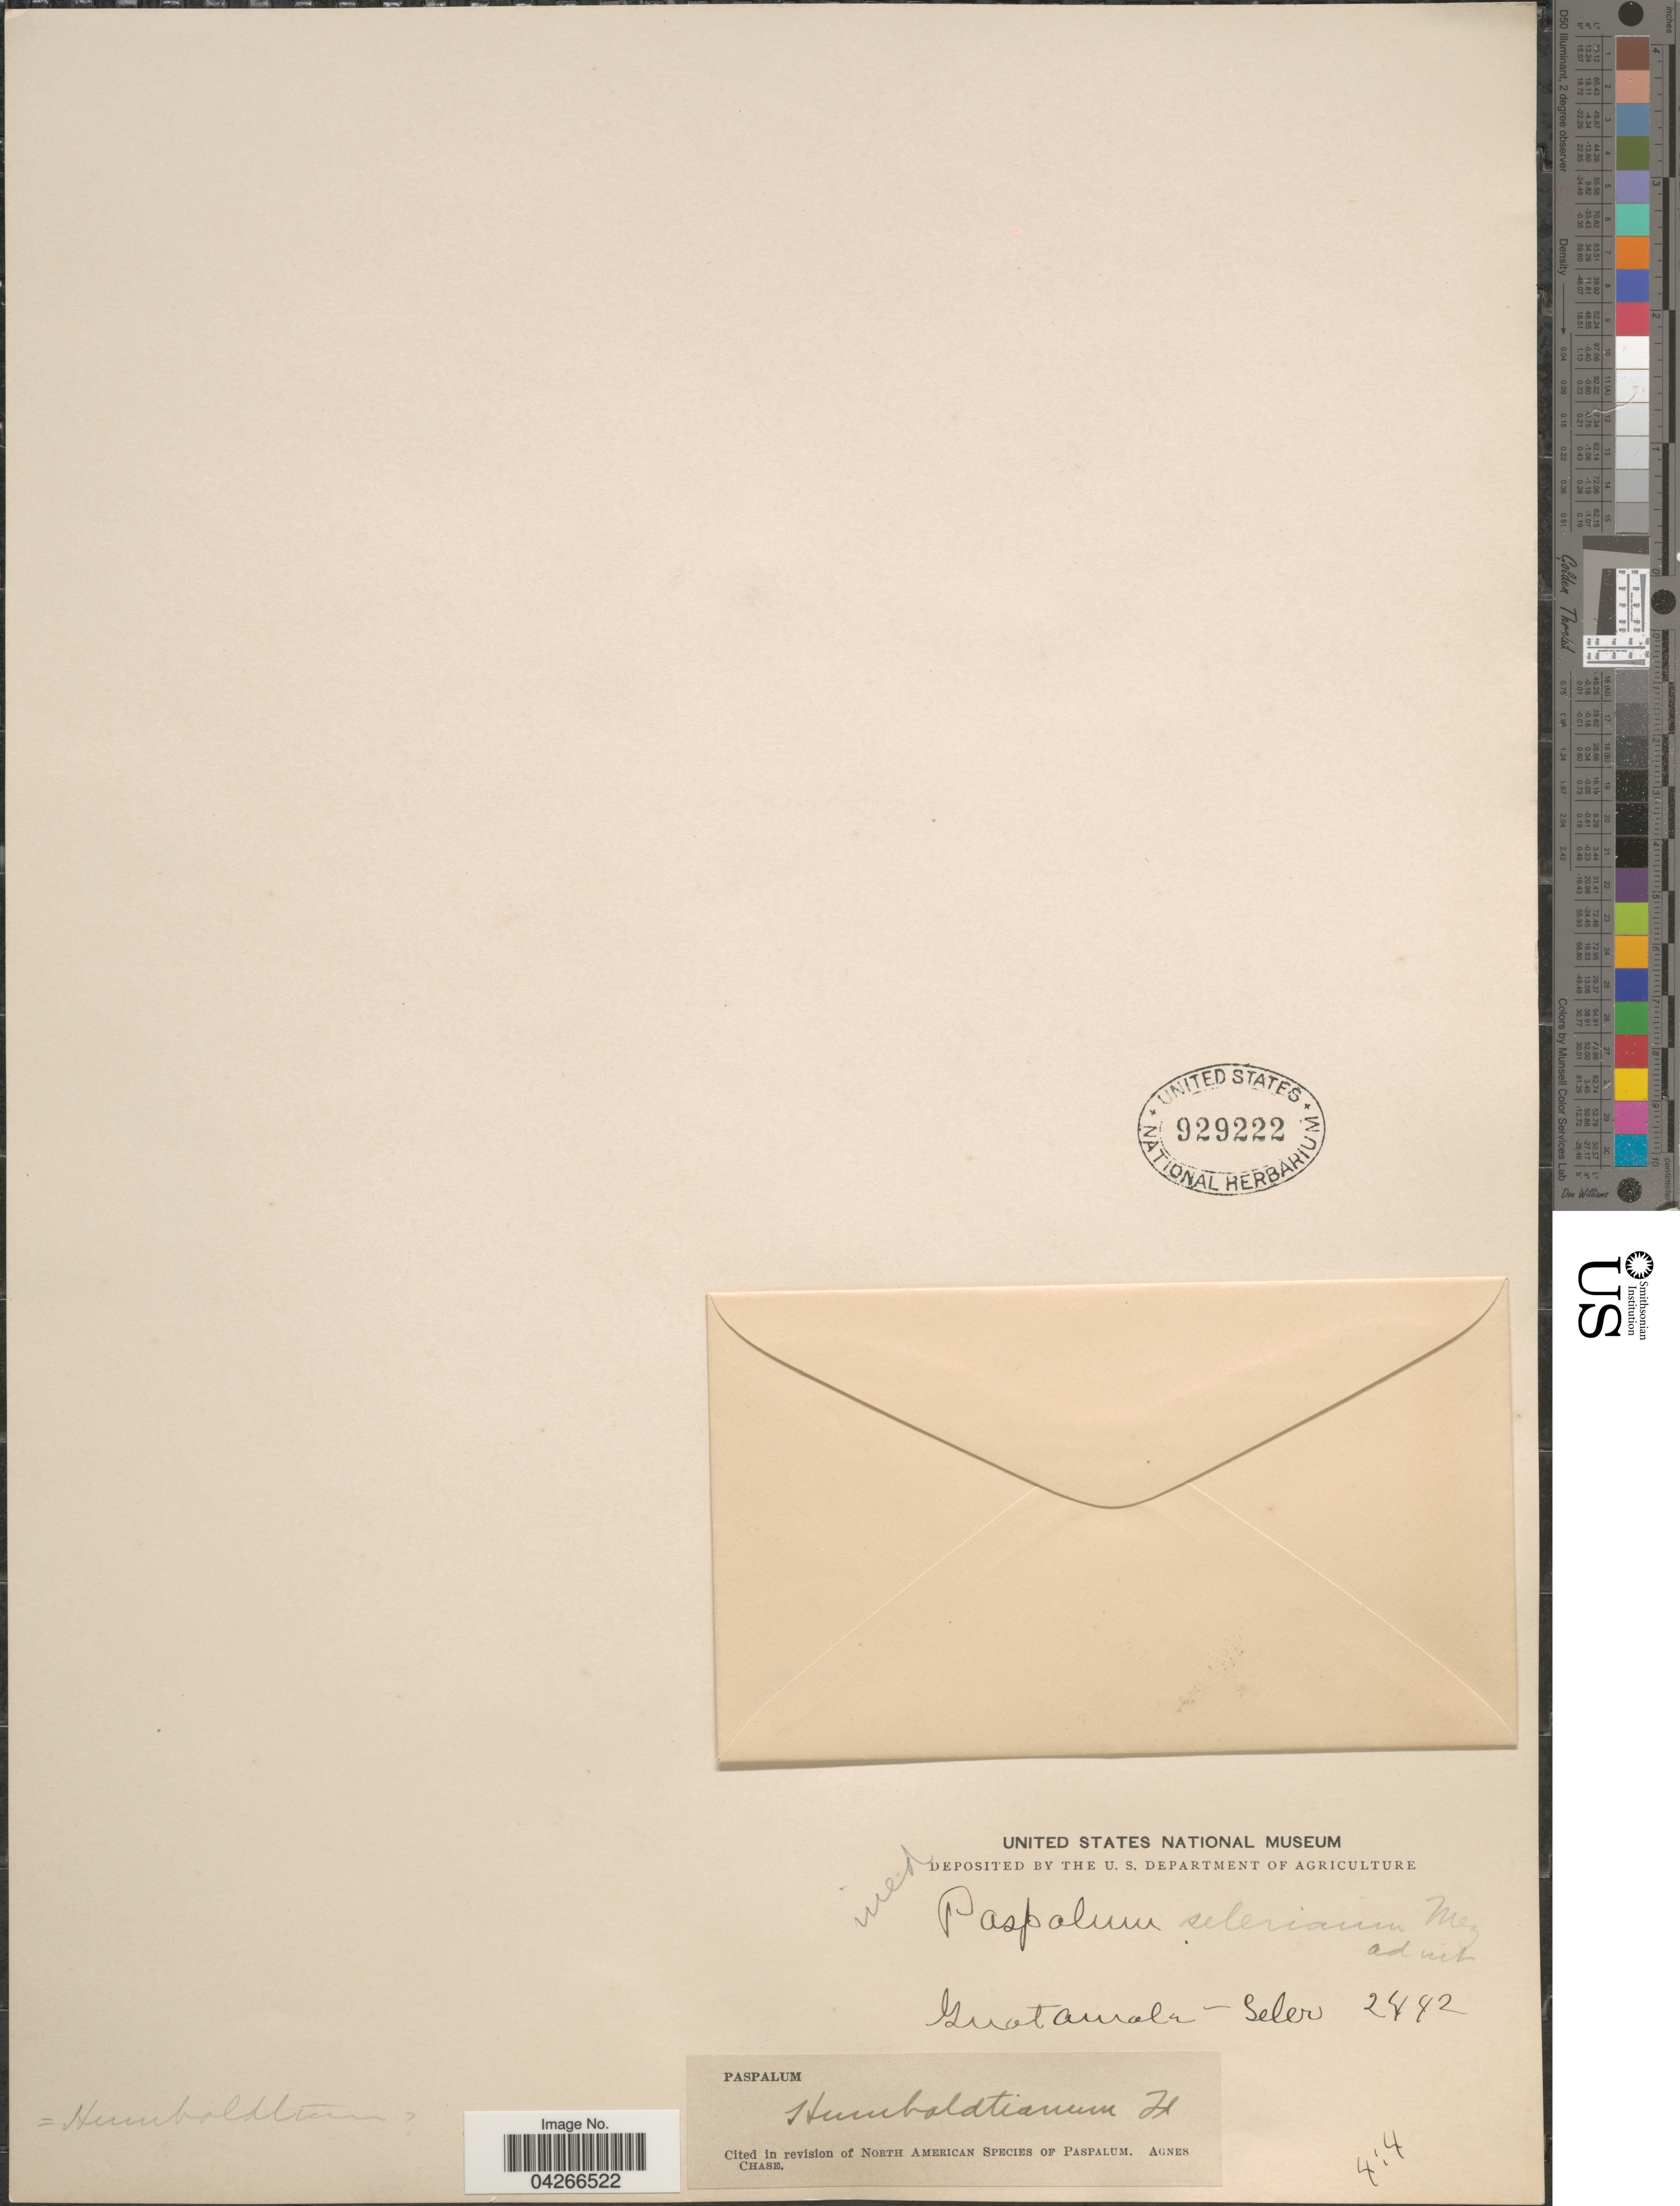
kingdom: Plantae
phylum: Tracheophyta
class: Liliopsida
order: Poales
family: Poaceae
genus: Paspalum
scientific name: Paspalum humboldtianum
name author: Flüggé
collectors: -. Seler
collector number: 2442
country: Guatemala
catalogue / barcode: US 929222